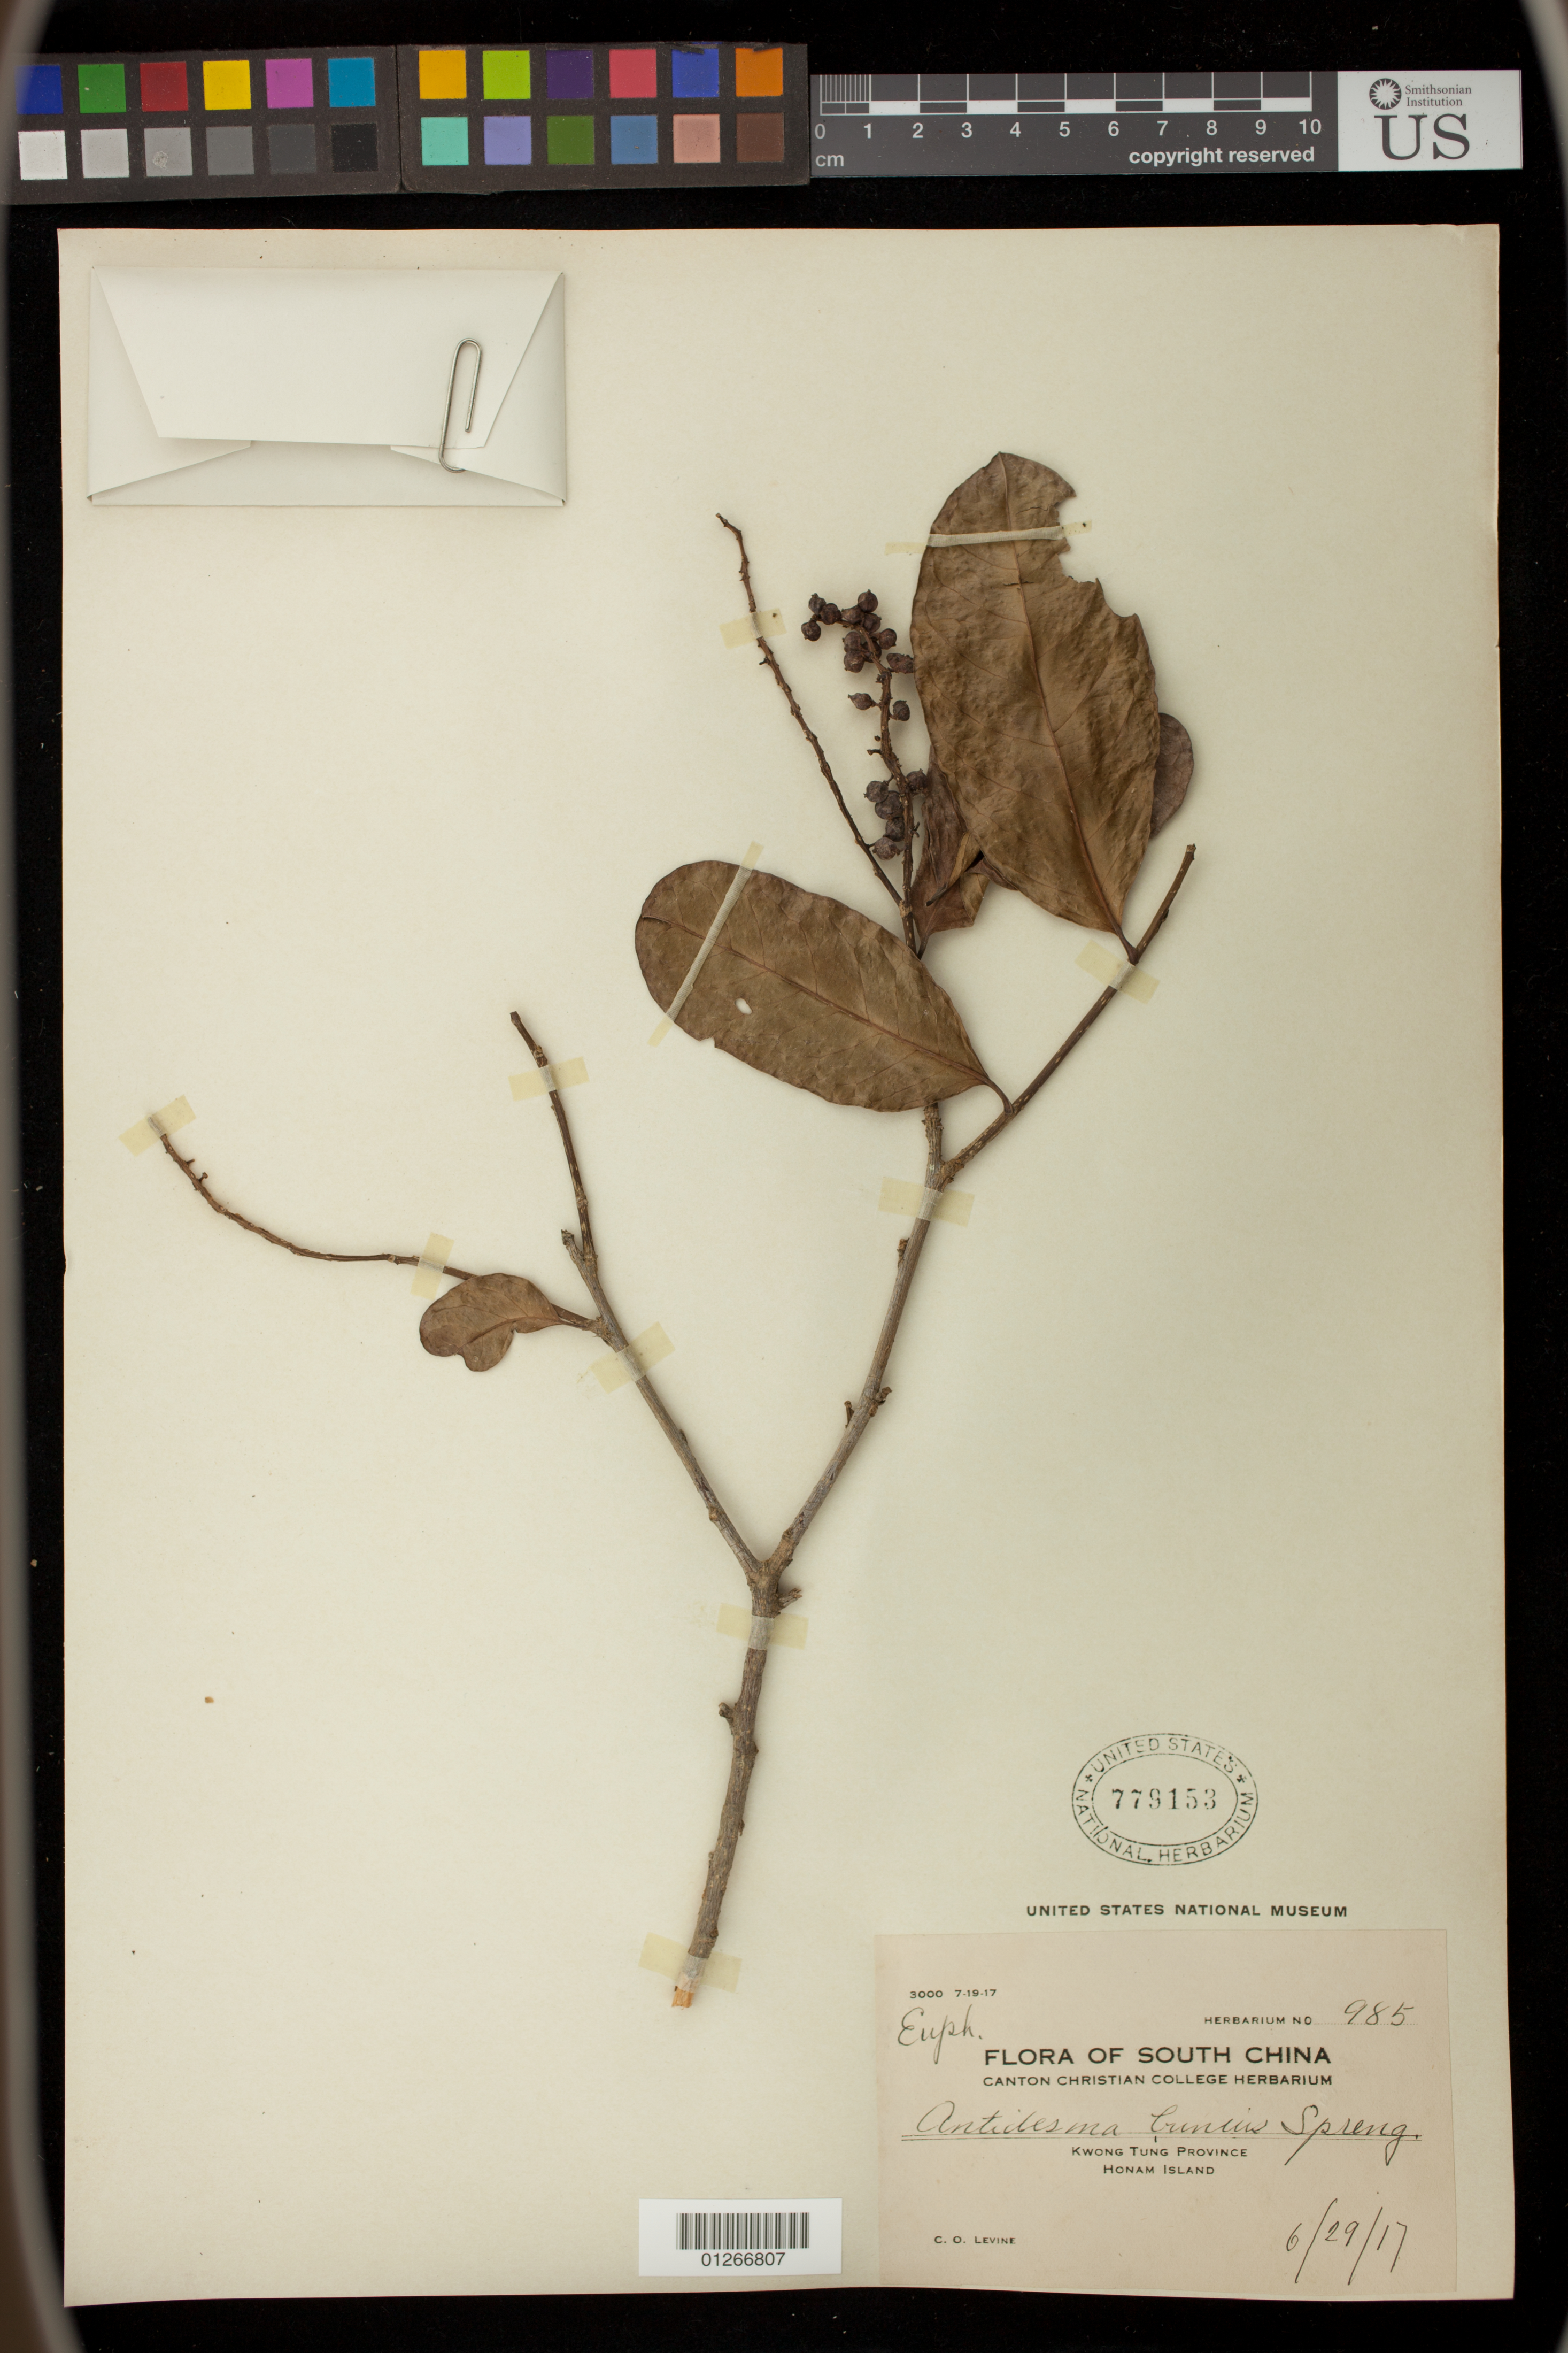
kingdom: Plantae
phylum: Tracheophyta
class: Magnoliopsida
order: Malpighiales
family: Phyllanthaceae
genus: Antidesma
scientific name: Antidesma bunius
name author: (L.) Spreng.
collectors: C. O. Levine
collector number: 985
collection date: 1917-06-29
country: China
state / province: Guangdong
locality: Kwong Tung Province, Honam Island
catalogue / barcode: US 779153